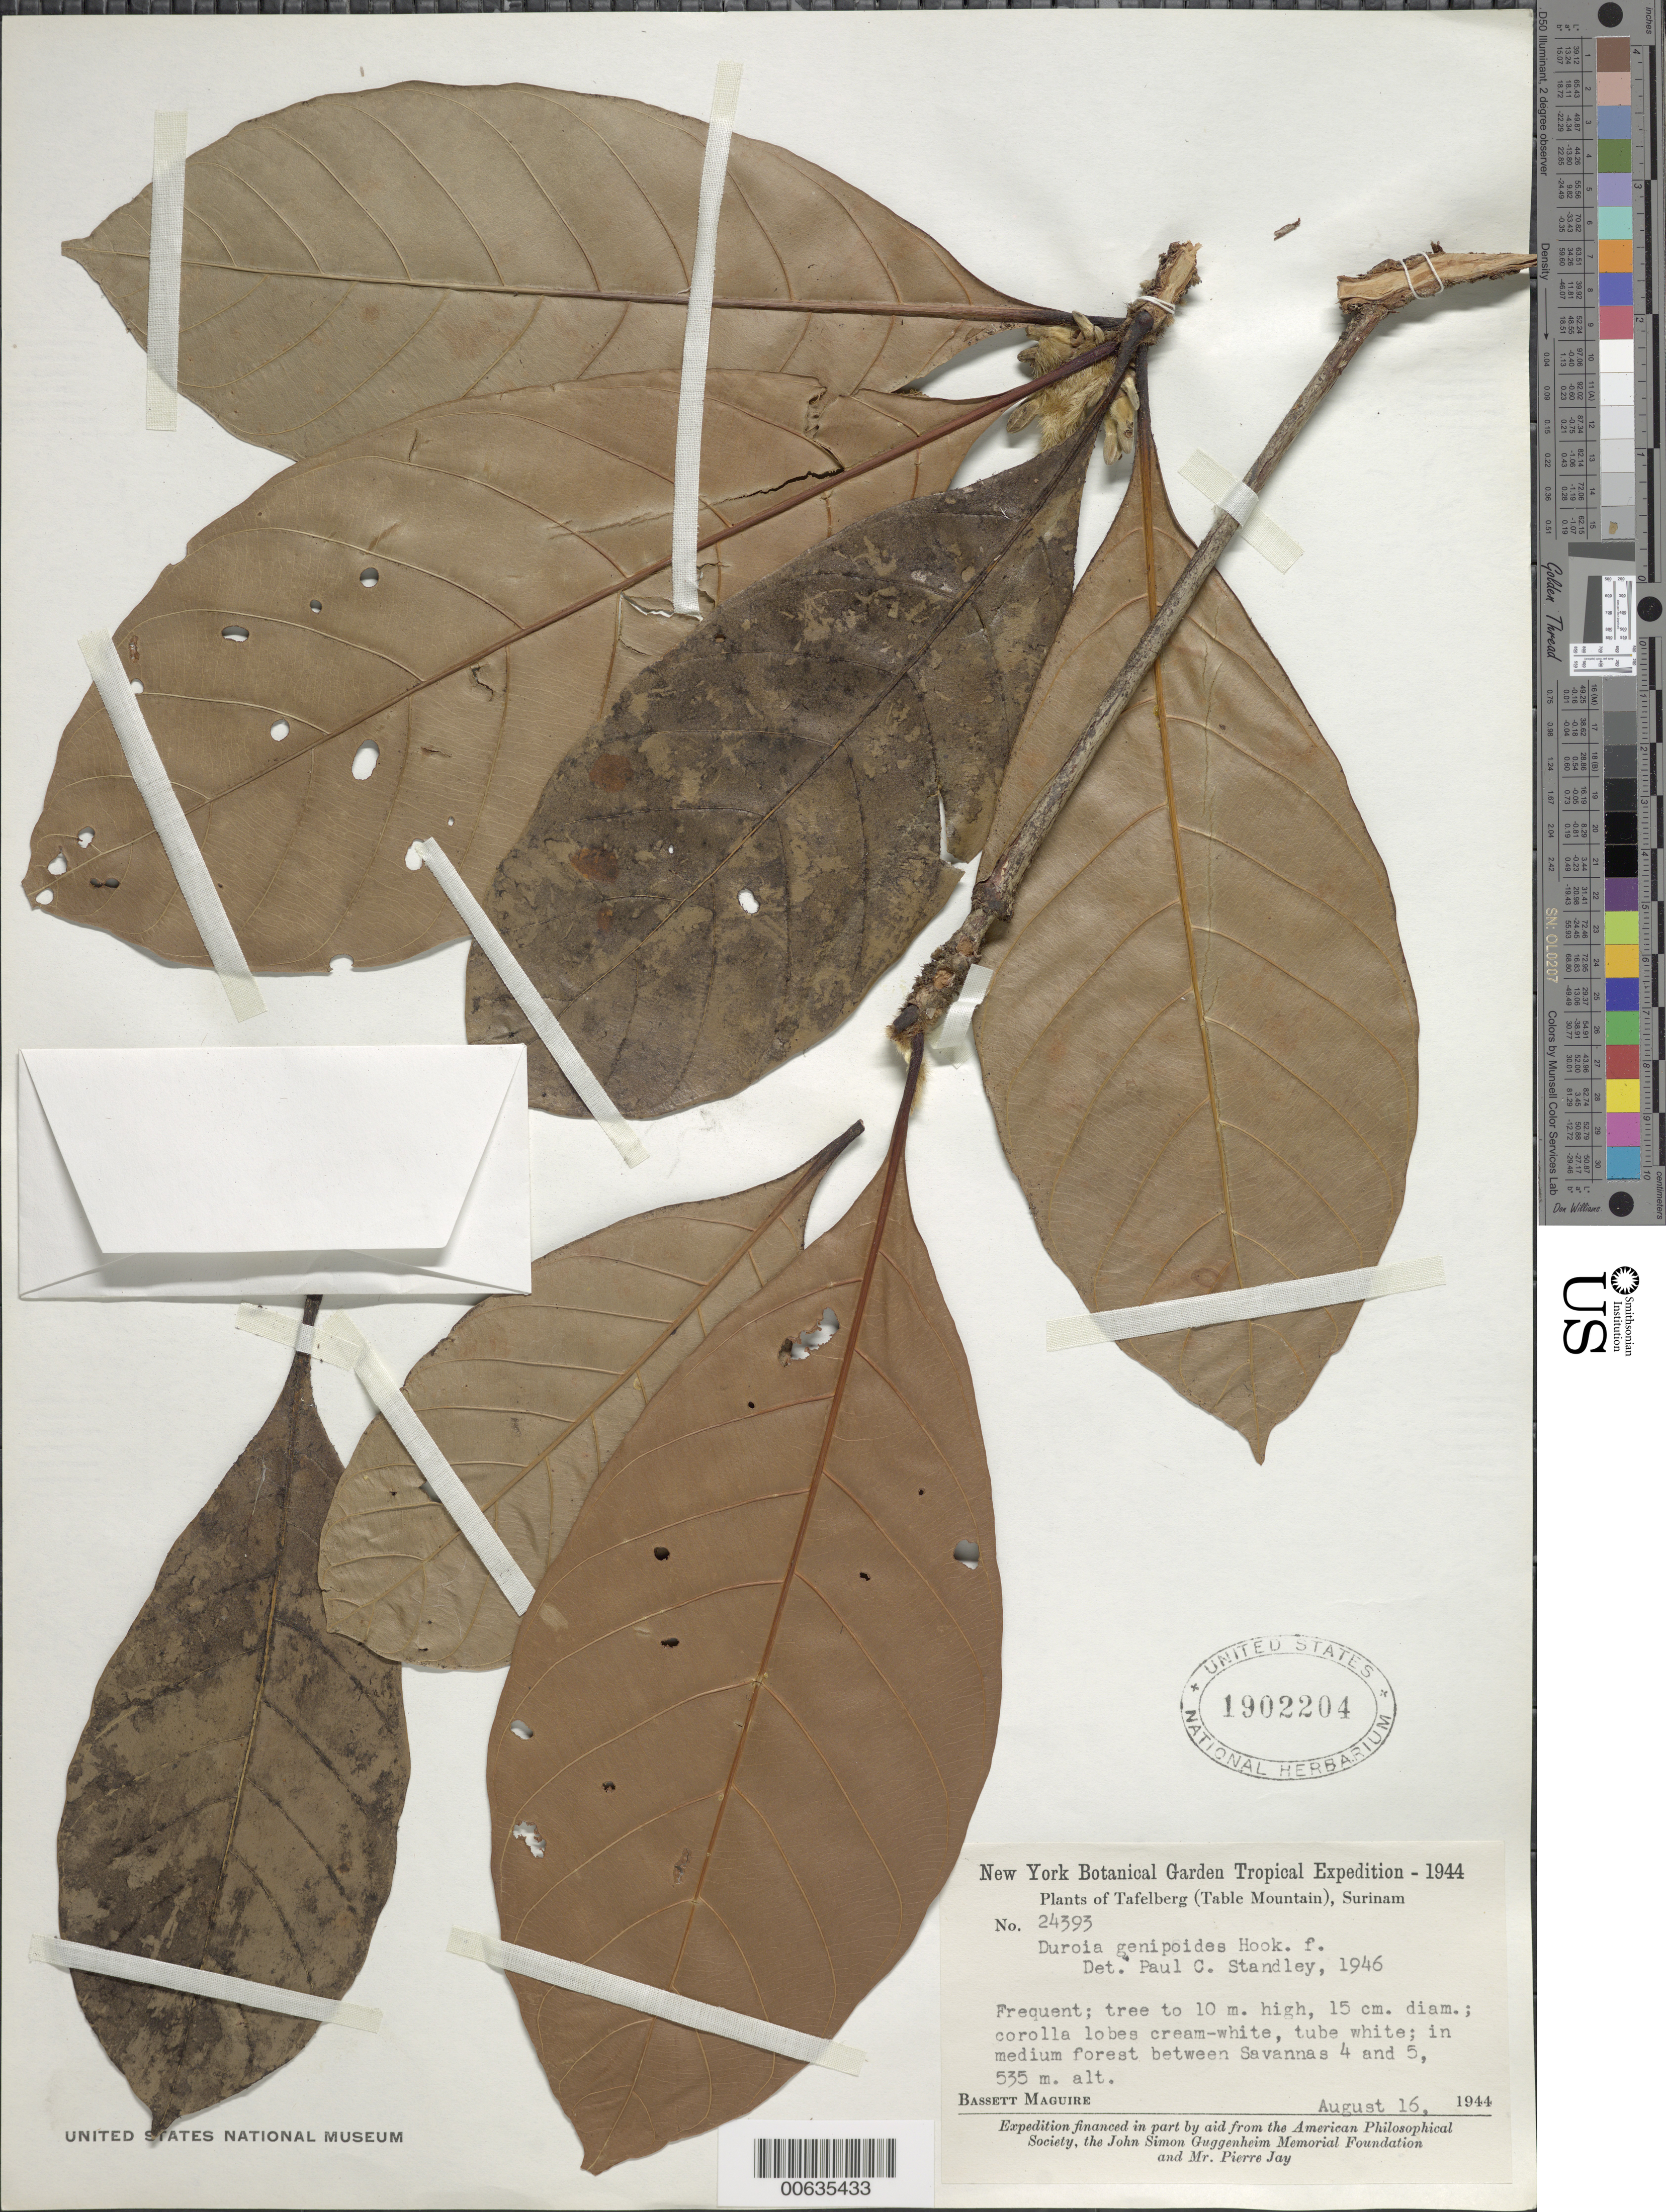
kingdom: Plantae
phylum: Tracheophyta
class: Magnoliopsida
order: Gentianales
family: Rubiaceae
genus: Duroia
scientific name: Duroia genipoides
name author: Hook. f. ex K. Schum.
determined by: Standley, Paul C.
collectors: B. Maguire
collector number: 24393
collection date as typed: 16-Aug-44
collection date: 1944-08-16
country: Suriname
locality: Tafelberg (Table Mountain), Savanna IV to Savanna V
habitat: Medium forest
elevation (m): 535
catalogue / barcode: US 1902204